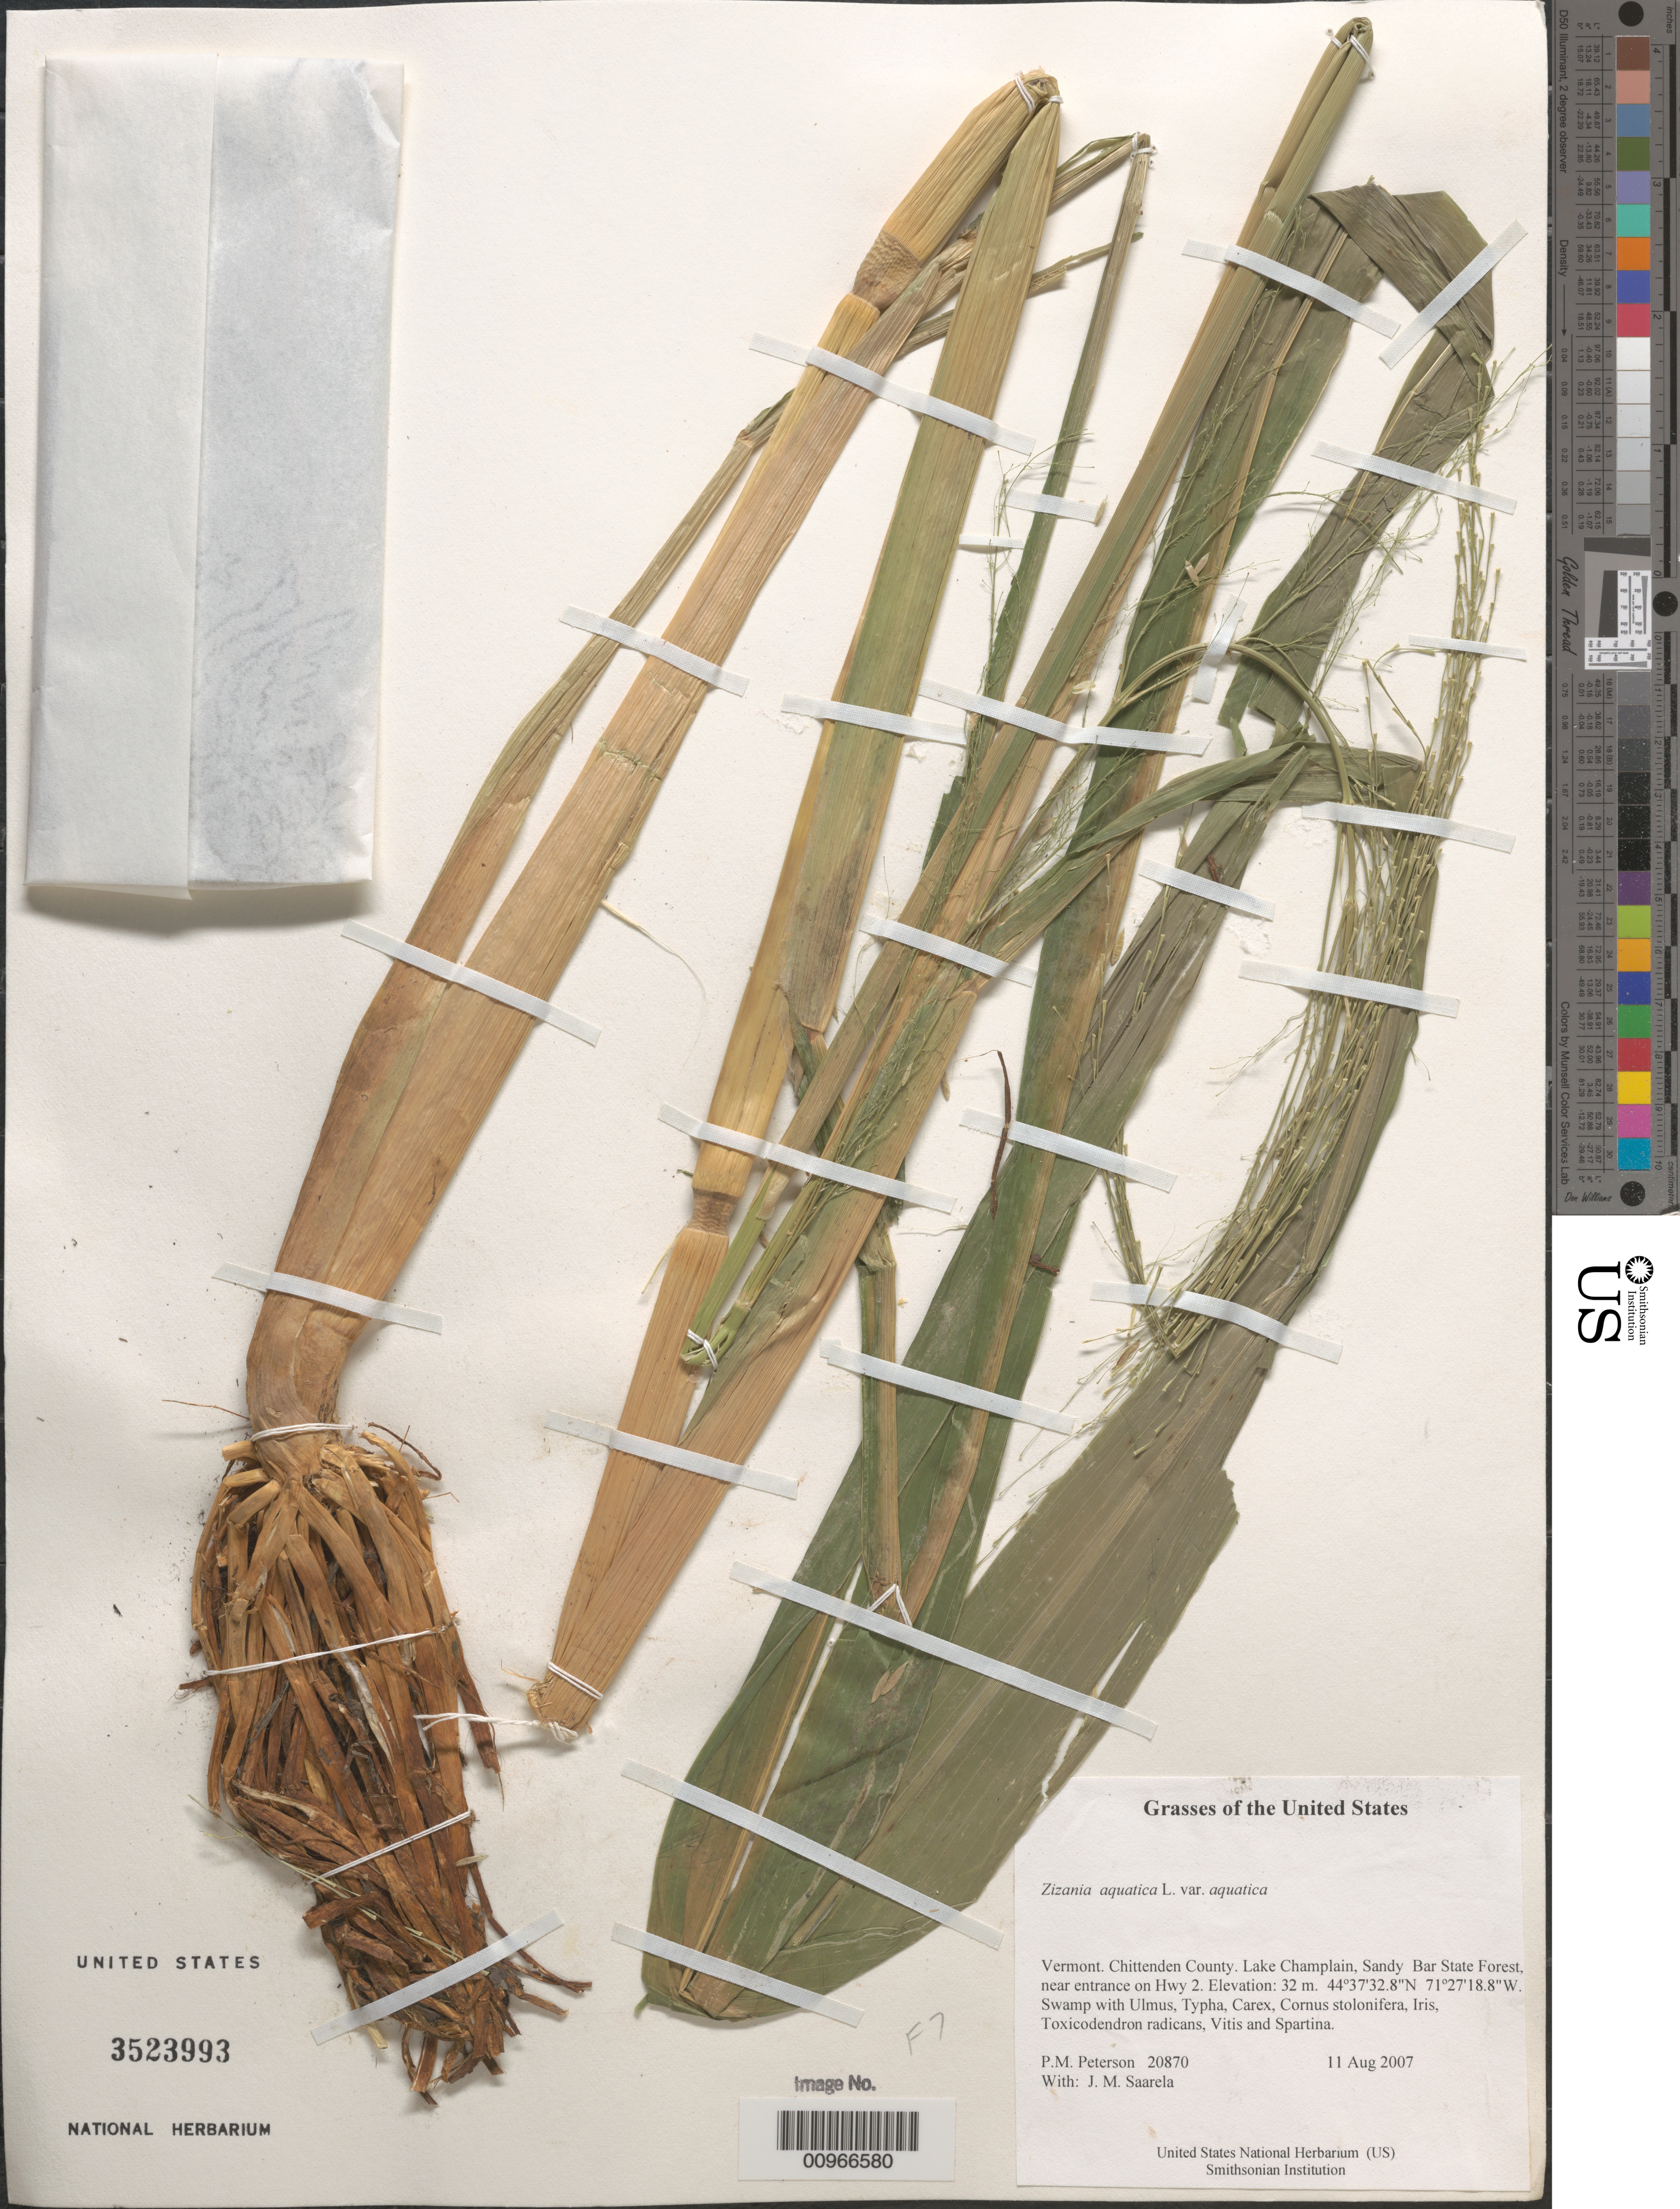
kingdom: Plantae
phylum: Tracheophyta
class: Liliopsida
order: Poales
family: Poaceae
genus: Zizania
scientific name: Zizania aquatica var. aquatica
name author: L.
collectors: P. M. Peterson & J. Saarela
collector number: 20870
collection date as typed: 11 Aug 2007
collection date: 2007-08-11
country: United States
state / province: Vermont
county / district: Chittenden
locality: Lake Champlain, Sandy Bar State Forest, near entrance on Hwy 2.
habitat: Swamp with Ulmus, Typha, Carex, Cornus stolonifera, Iris, Toxicodendron radicans, Vitis and Spartina.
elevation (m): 32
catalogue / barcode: US 3523993